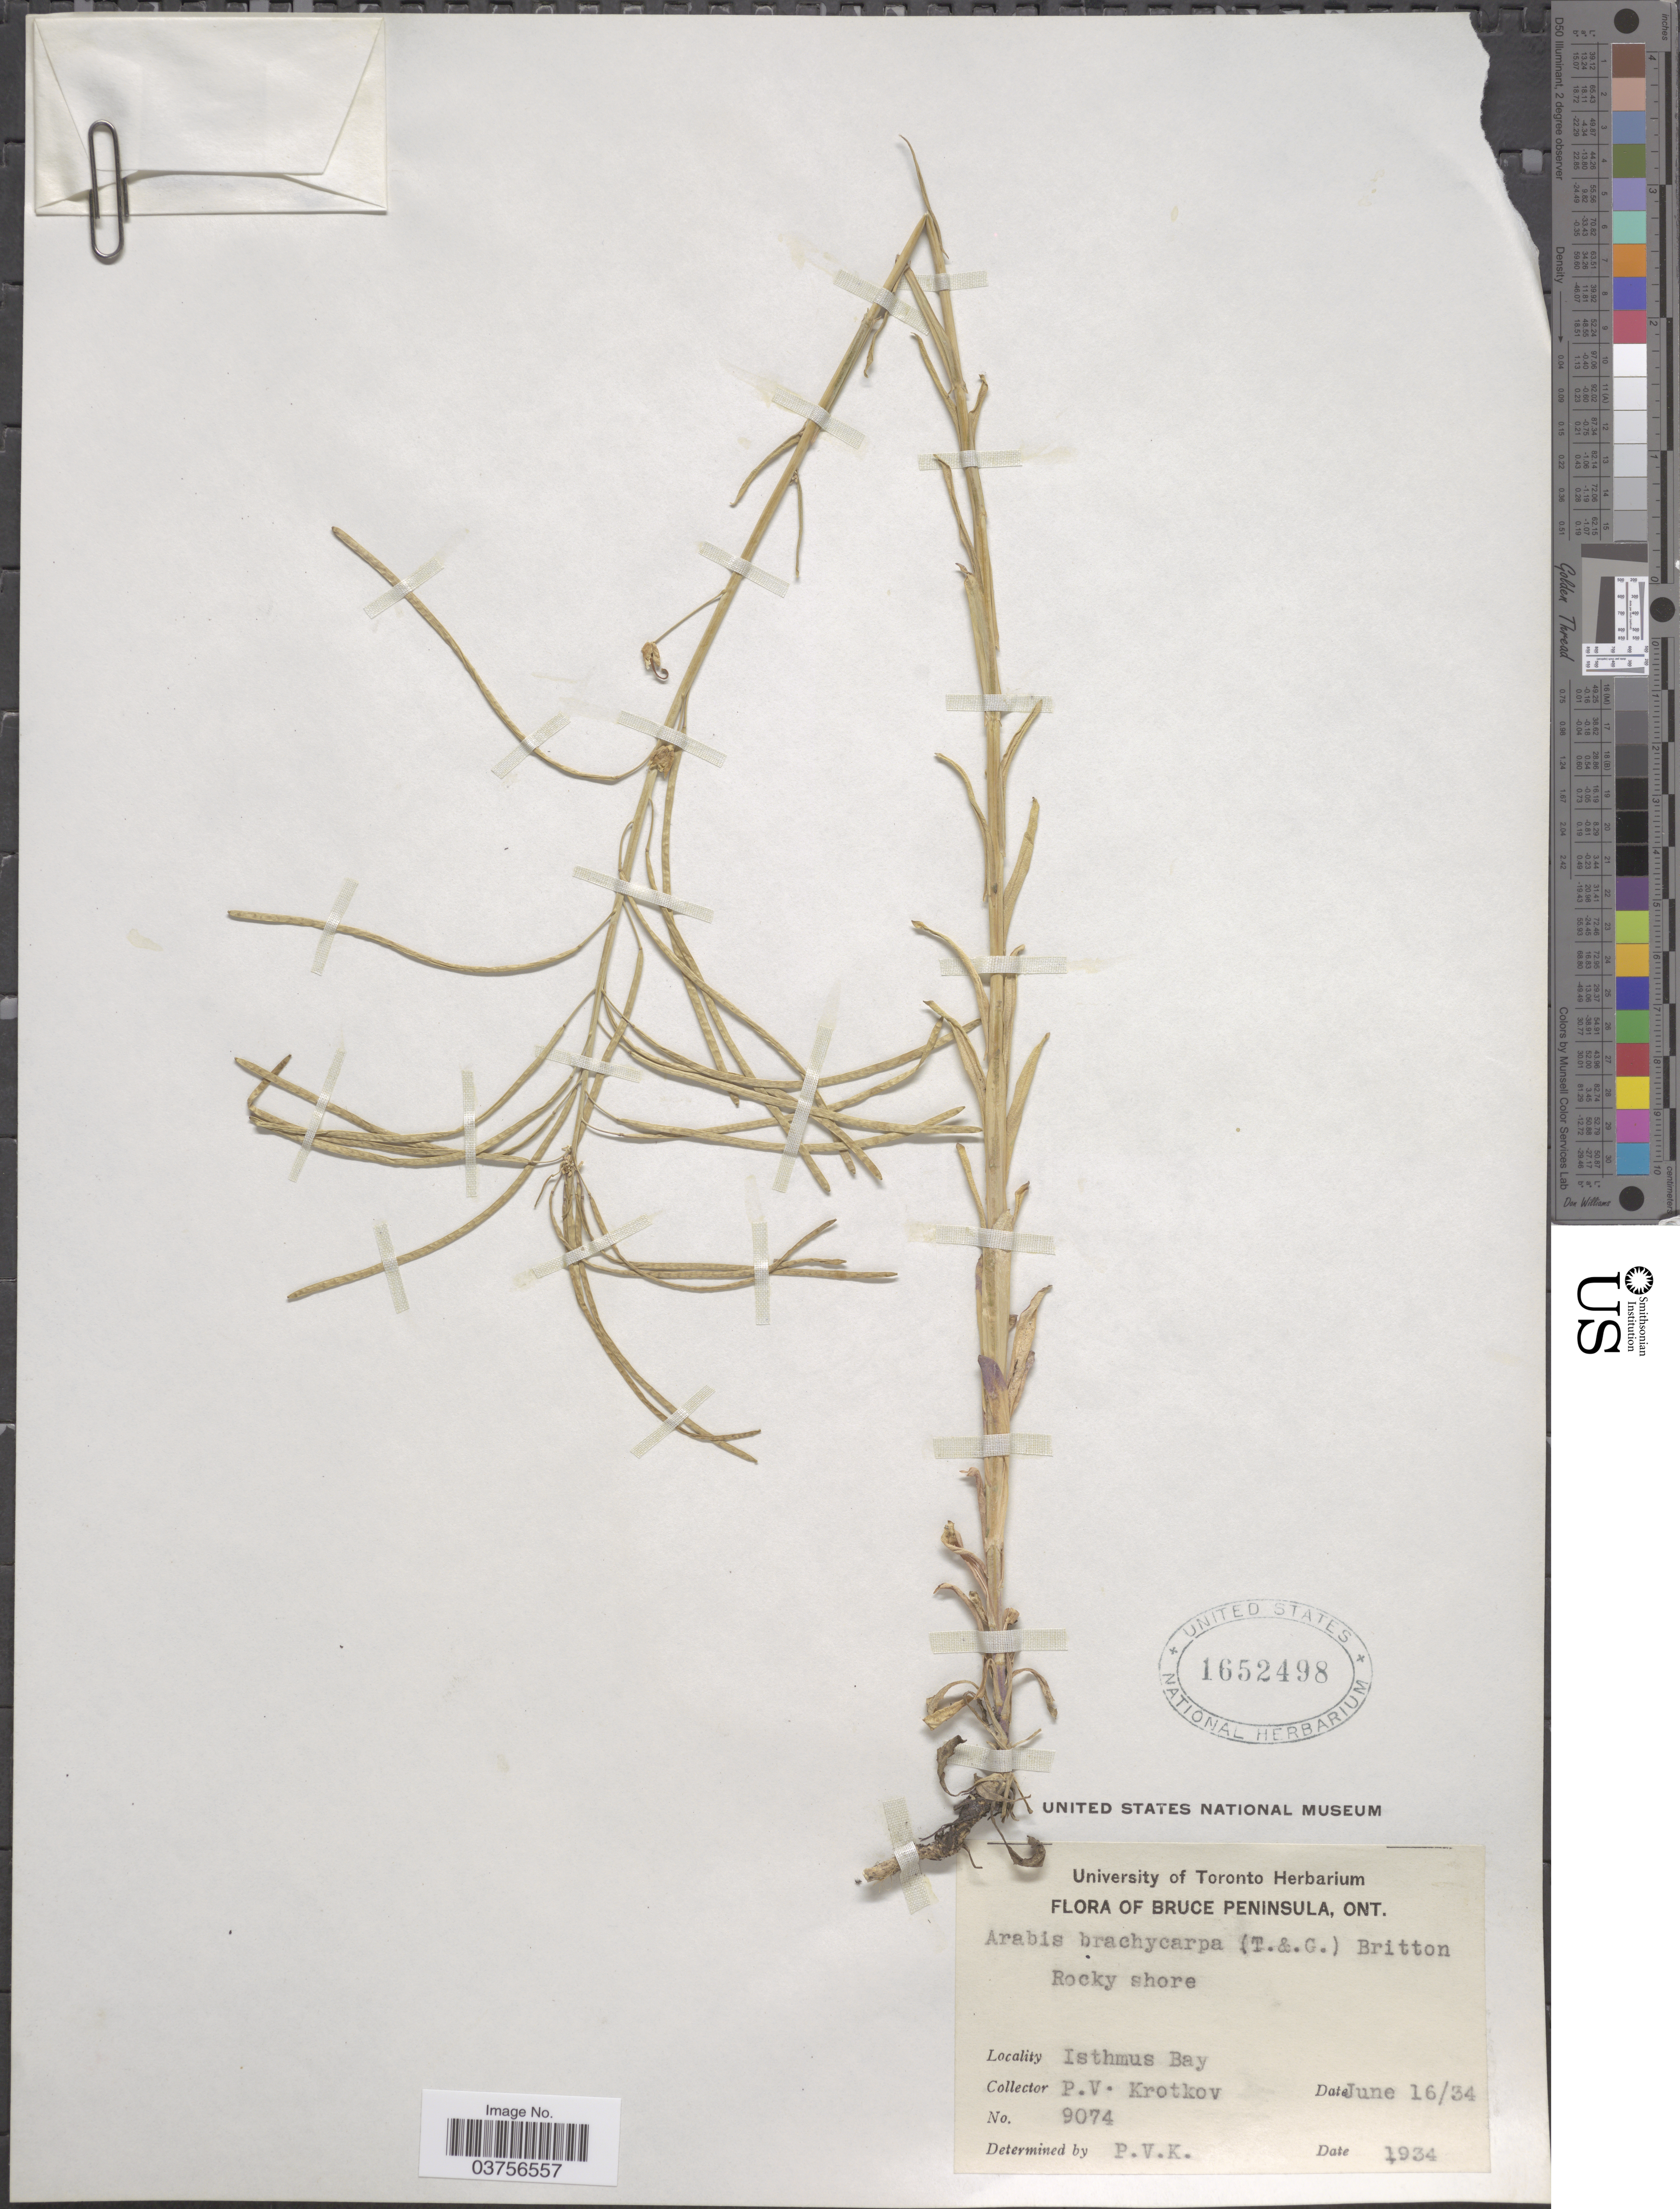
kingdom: Plantae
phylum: Tracheophyta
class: Magnoliopsida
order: Brassicales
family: Brassicaceae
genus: Arabis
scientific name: Arabis divaricarpa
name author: A. Nelson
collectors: P. V. Krotkov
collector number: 9074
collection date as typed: Transcribed d/m/y: 16/6/34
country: Canada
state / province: Ontario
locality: Bruce Peninsula. Rocky shore. Isthmus Bay.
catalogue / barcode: US 1652498